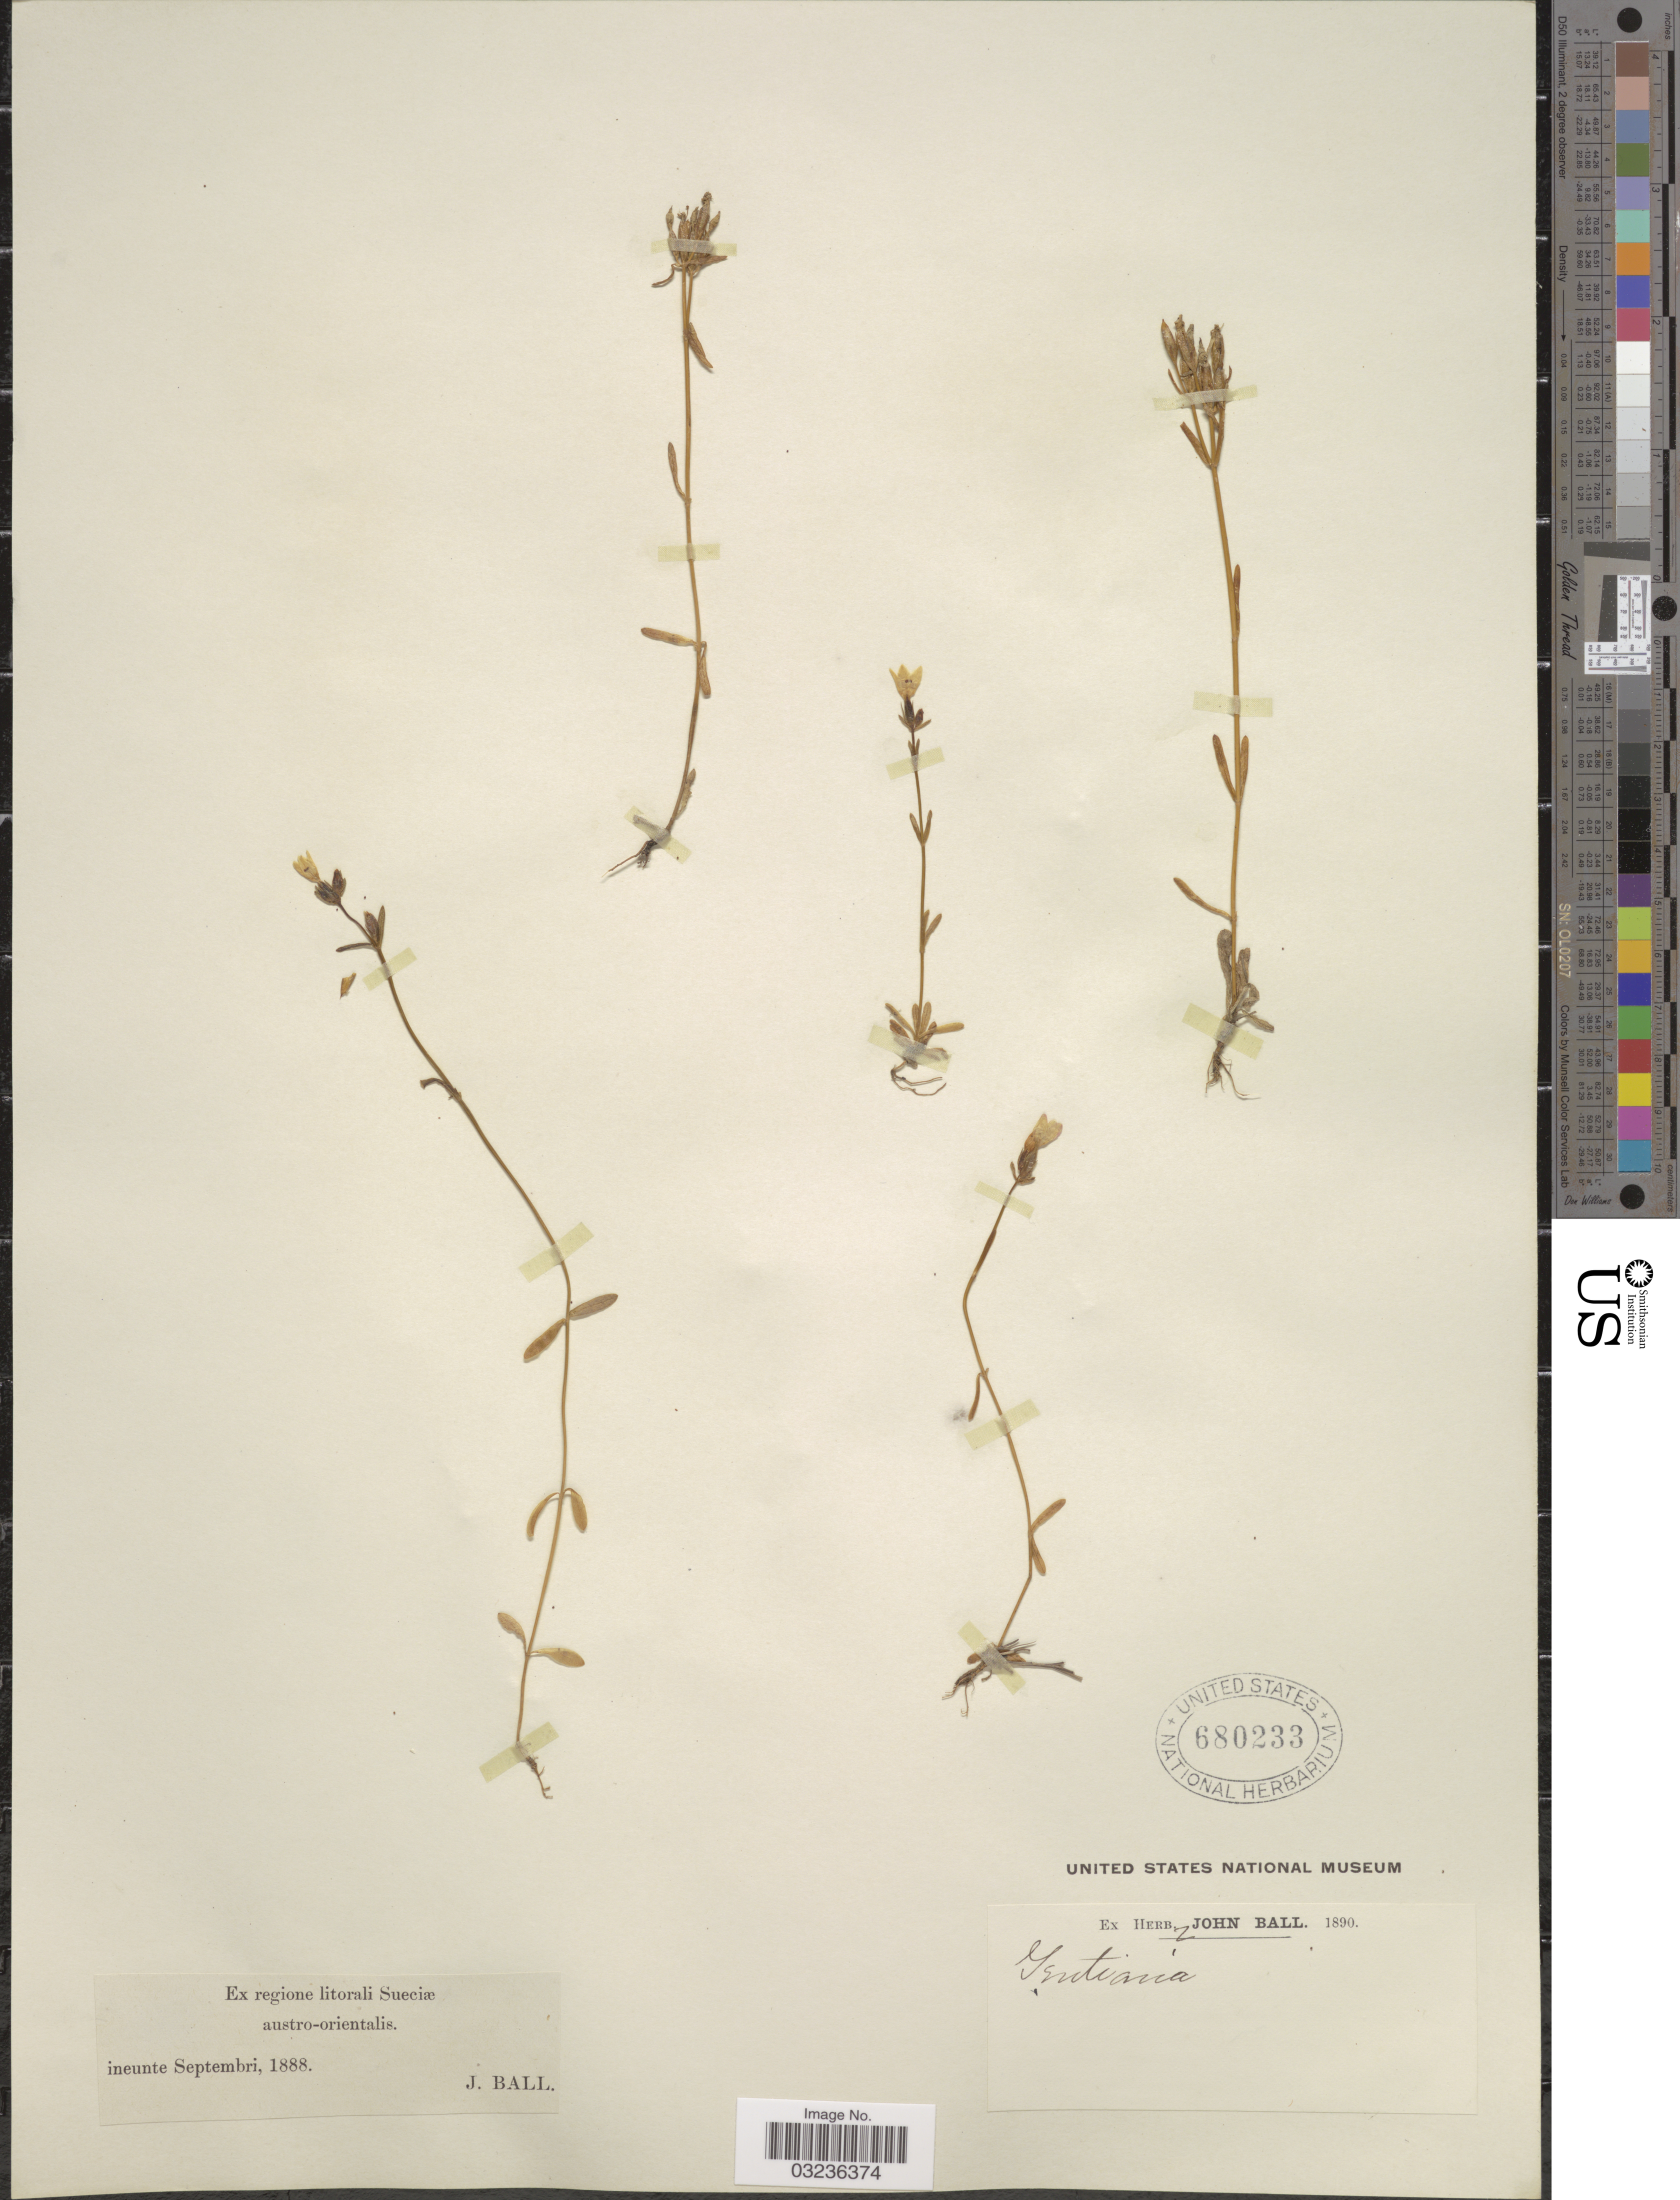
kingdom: Plantae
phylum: Tracheophyta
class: Magnoliopsida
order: Gentianales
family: Gentianaceae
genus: Gentiana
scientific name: Gentiana sp.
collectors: J. Ball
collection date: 1888-09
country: Sweden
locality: Ex regione litorali Sueciæ austro-orientalis.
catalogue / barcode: US 680233